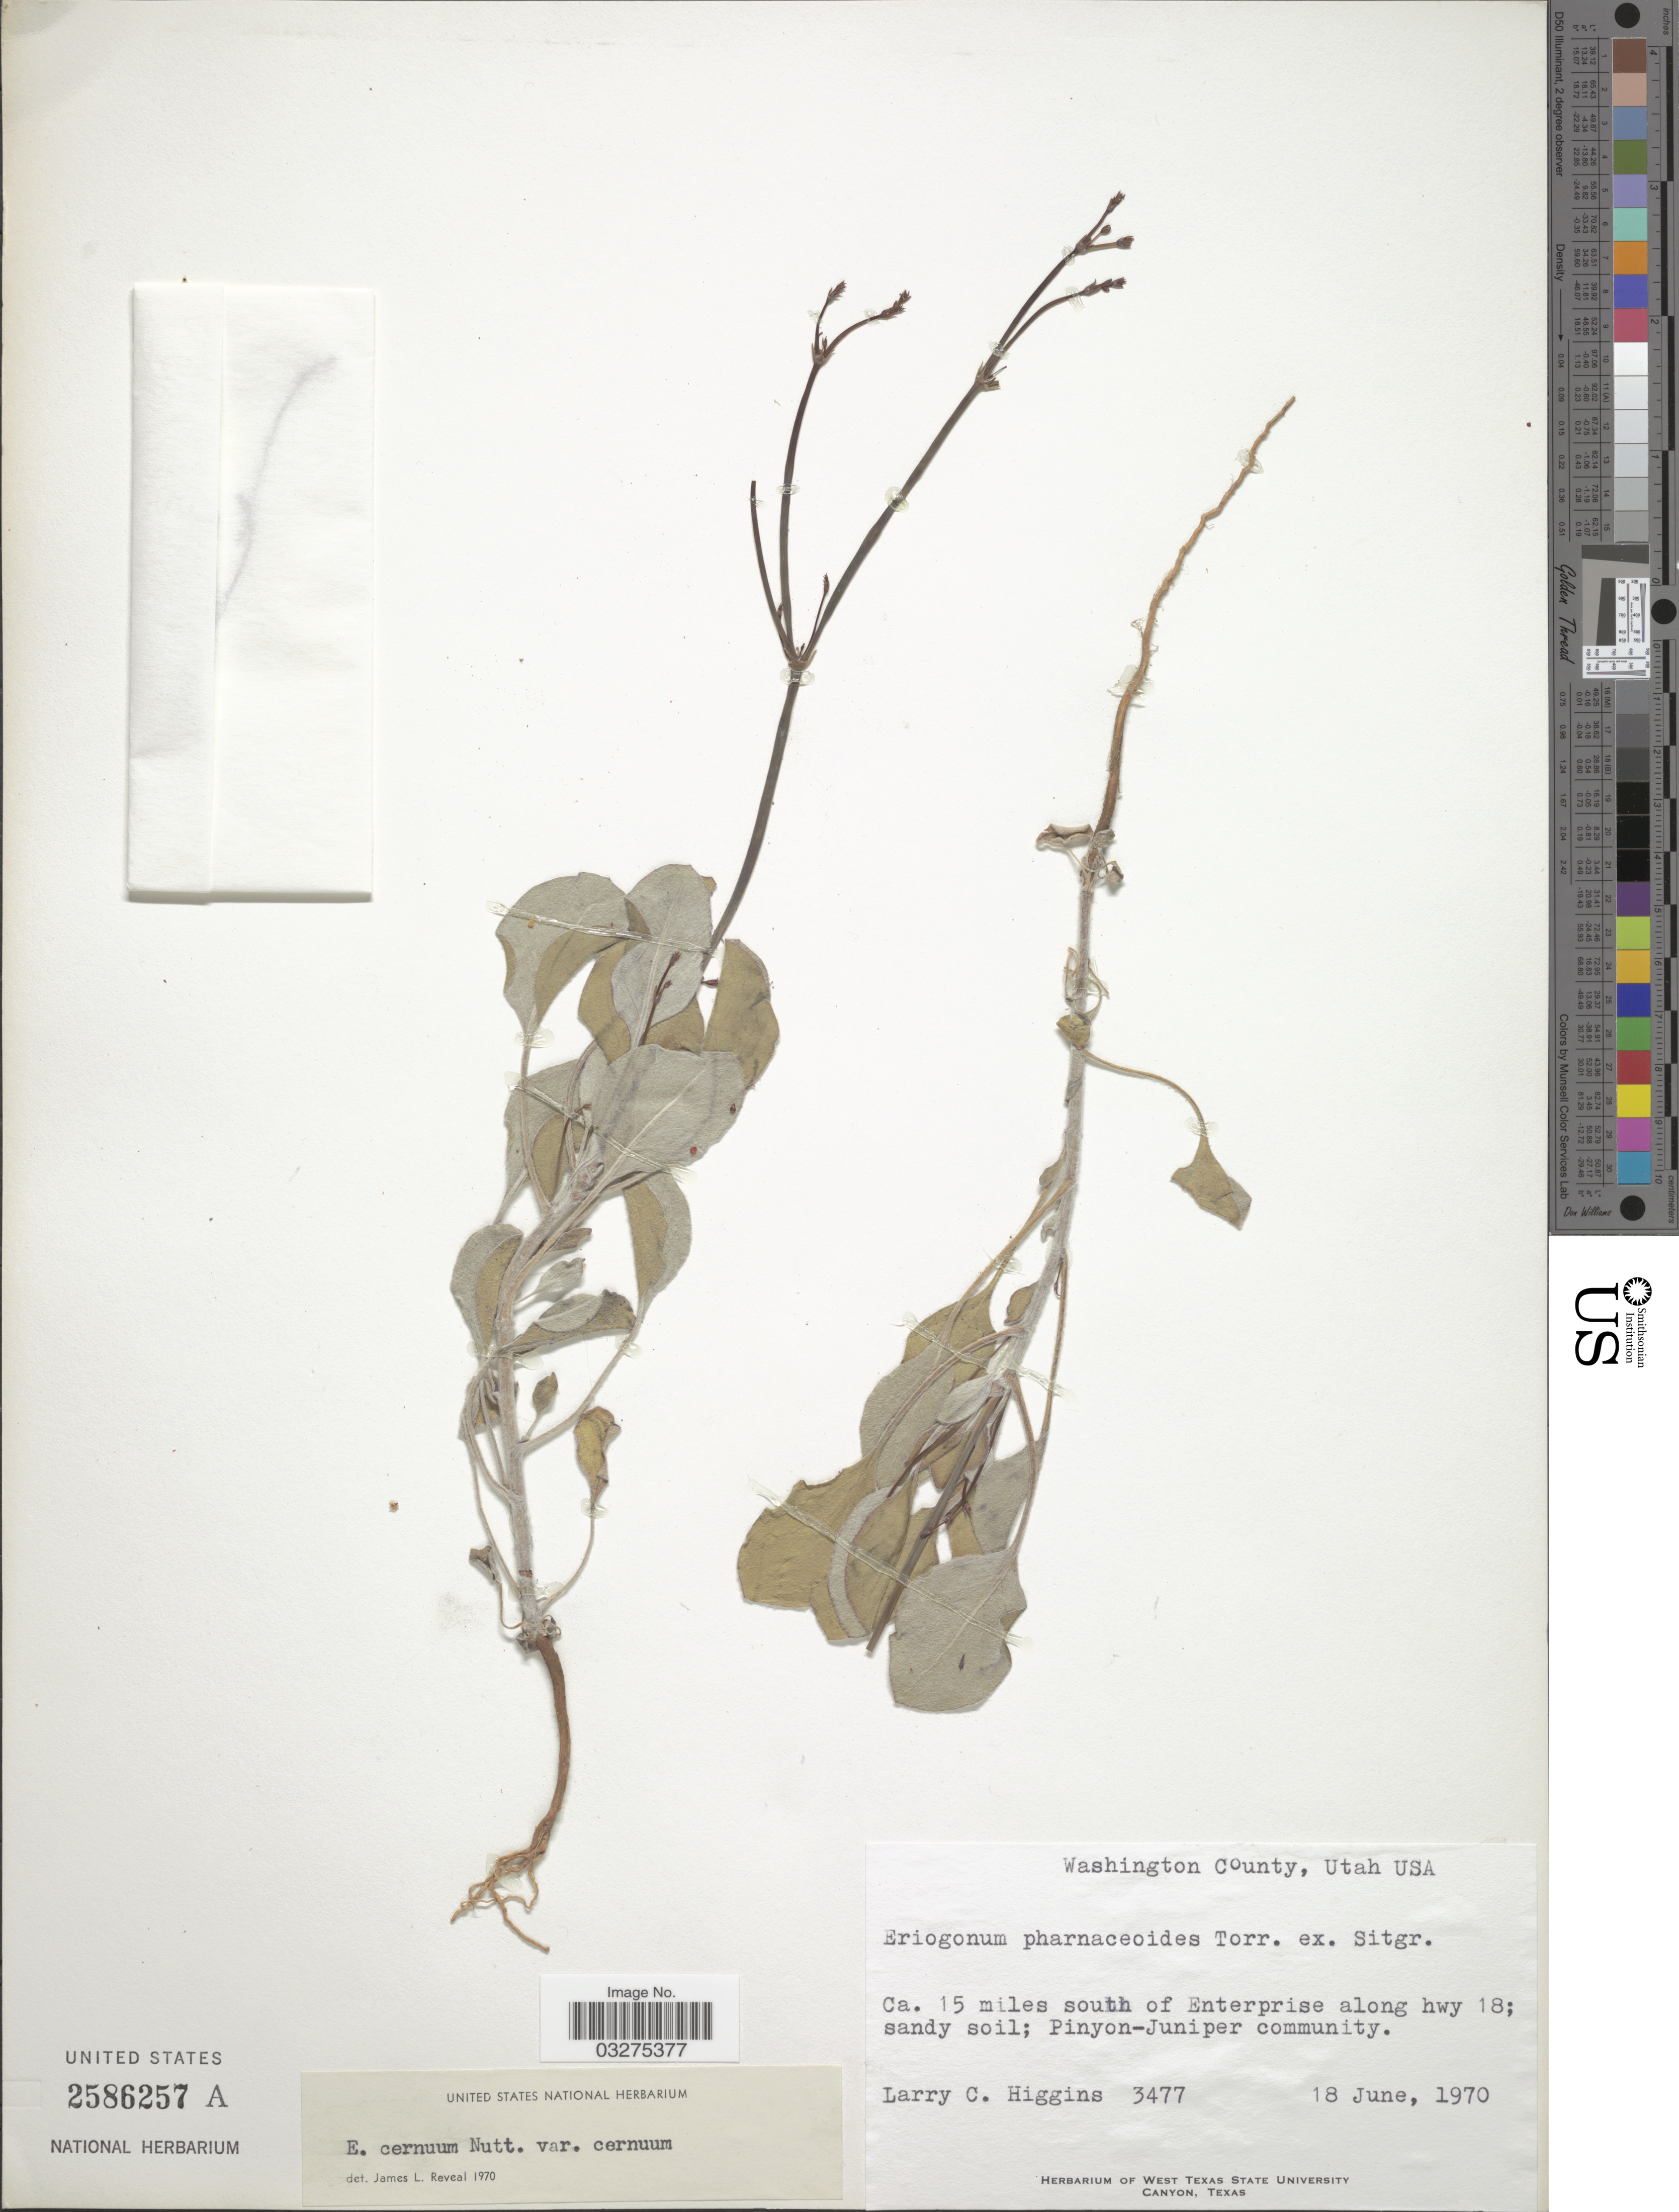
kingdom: Plantae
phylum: Tracheophyta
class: Magnoliopsida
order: Caryophyllales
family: Polygonaceae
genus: Eriogonum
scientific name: Eriogonum cernuum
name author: Nutt.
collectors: L. Higgins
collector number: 3477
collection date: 1970-06-18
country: United States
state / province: Utah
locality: Washington County. Ca. 15 miles south of Enterprise along hwy 18.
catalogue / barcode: US 2586257A